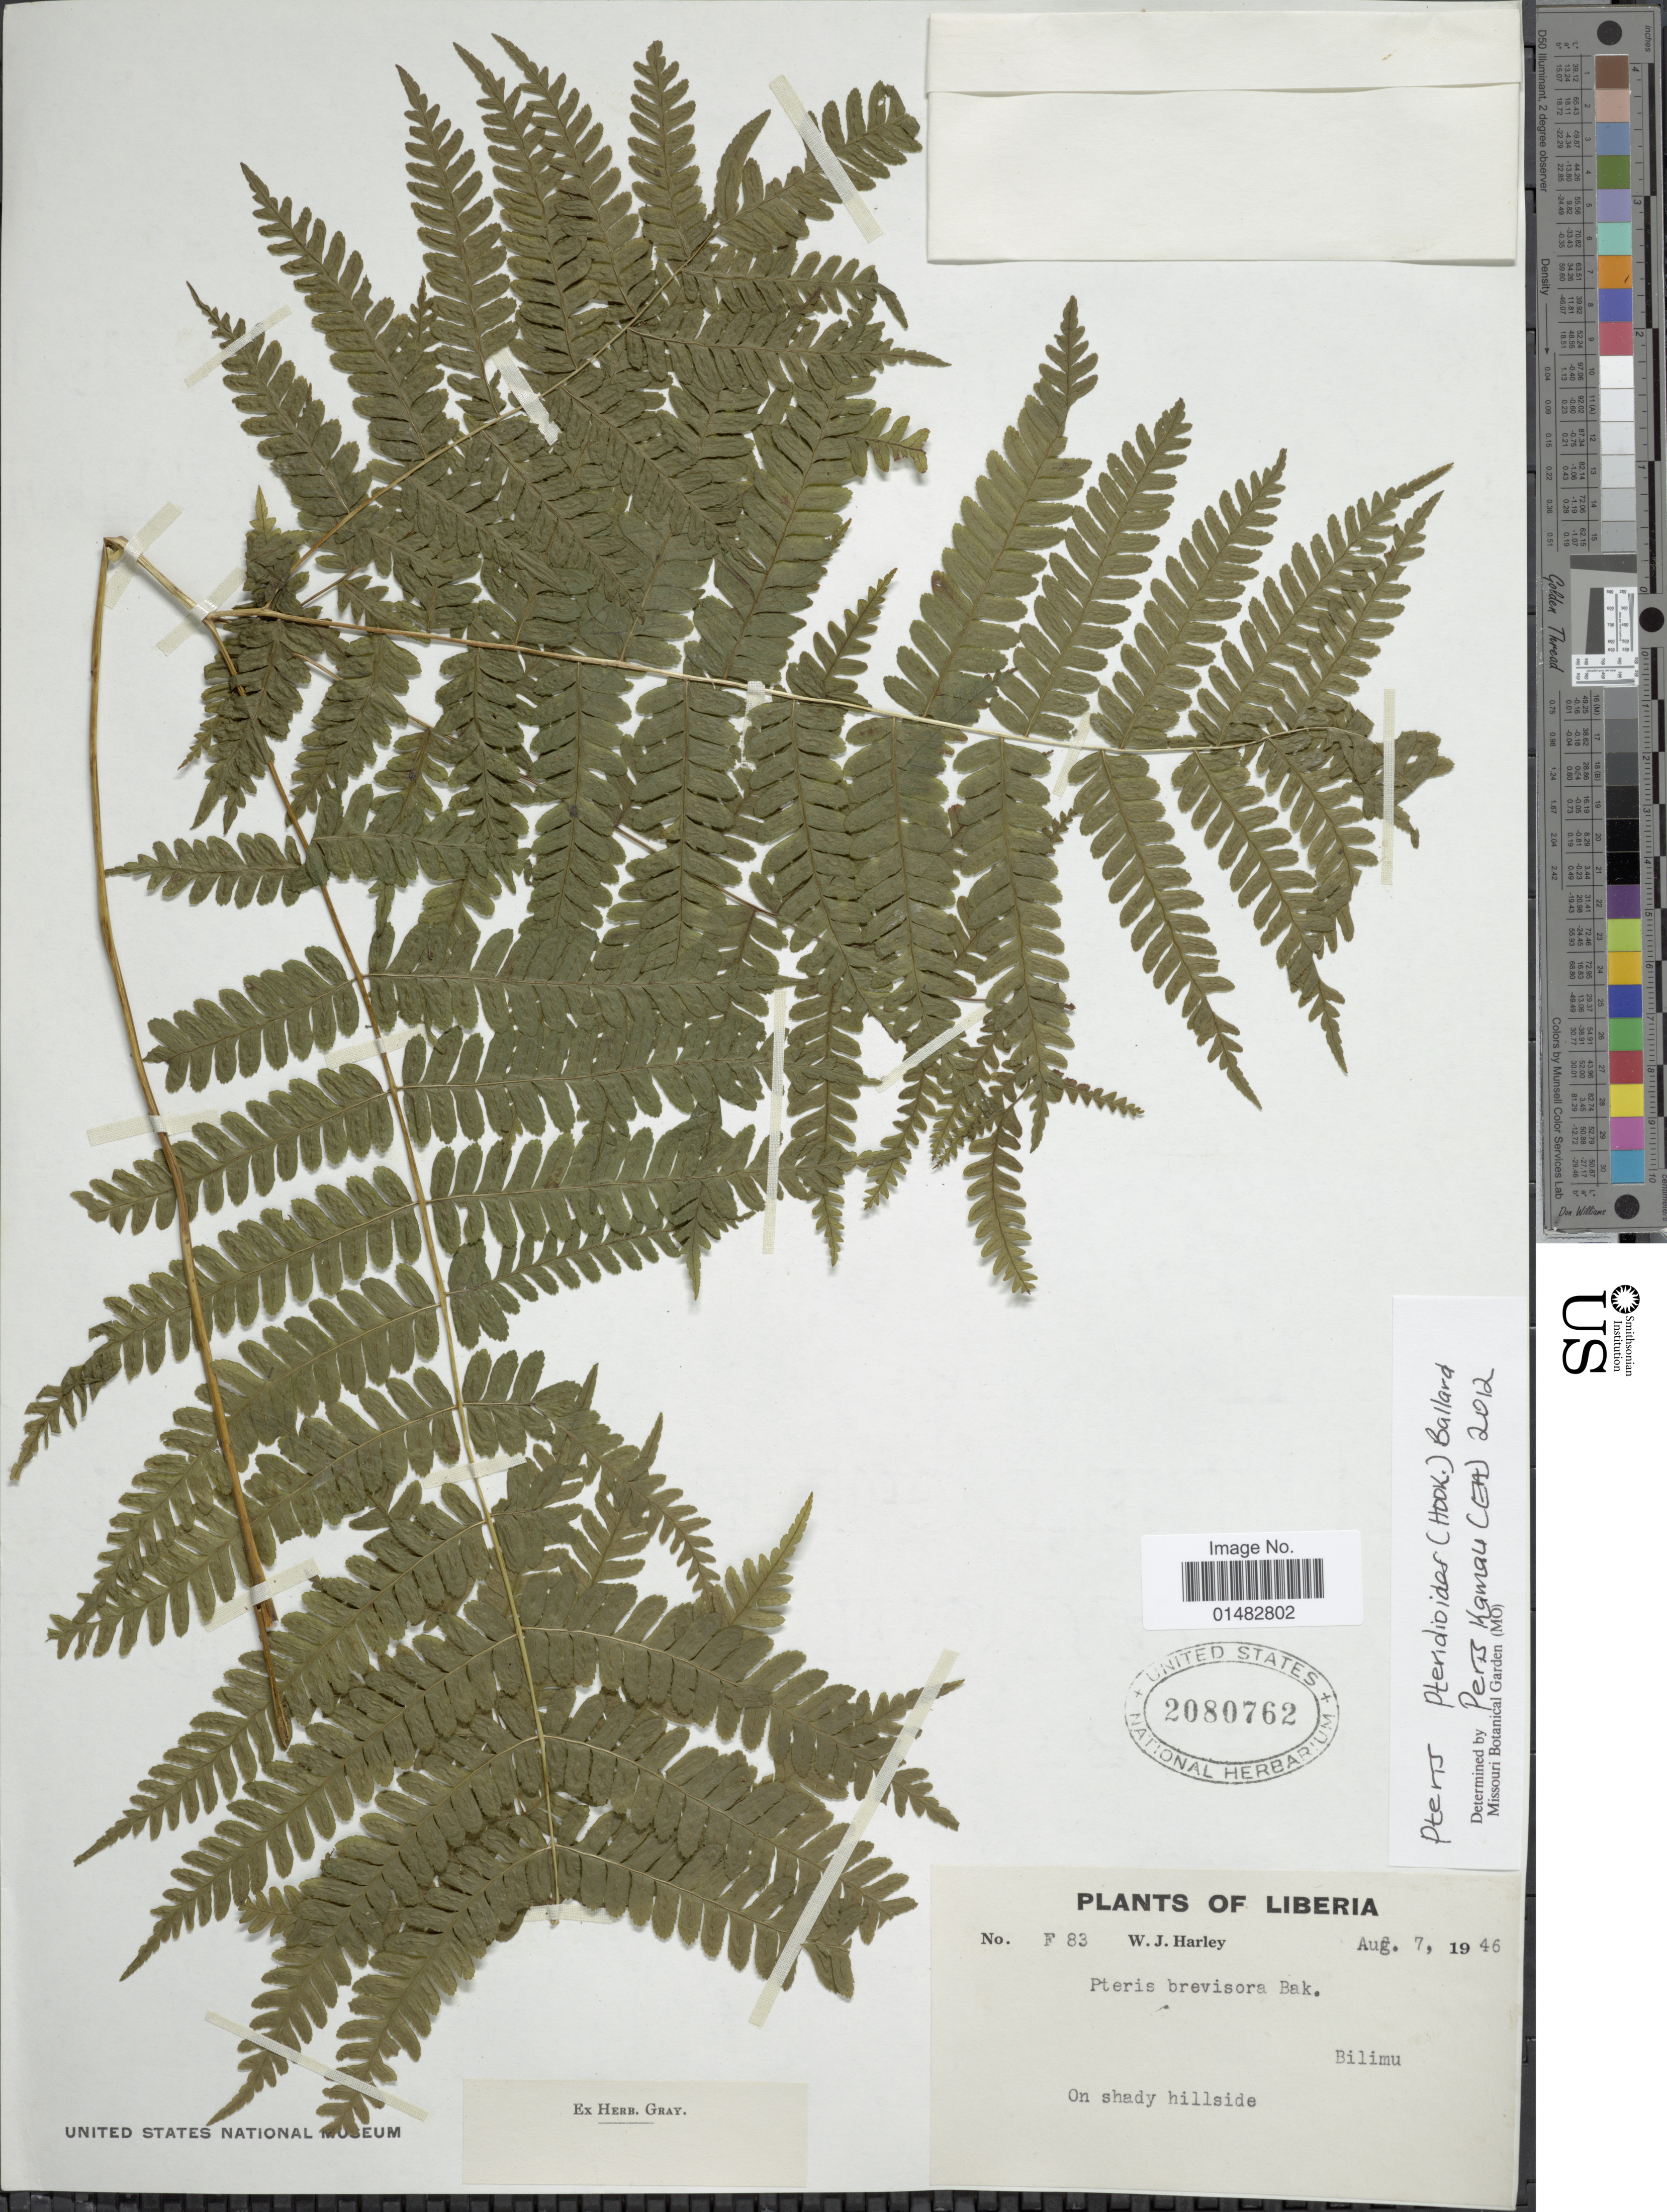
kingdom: Plantae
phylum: Tracheophyta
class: Polypodiopsida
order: Polypodiales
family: Pteridaceae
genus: Pteris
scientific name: Pteris pteridioides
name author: (Hook.) Ballard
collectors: W. Harley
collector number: F83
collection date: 1946-08-07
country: Liberia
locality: Liberia, Bilimu, on shady hillside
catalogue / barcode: US 2080762